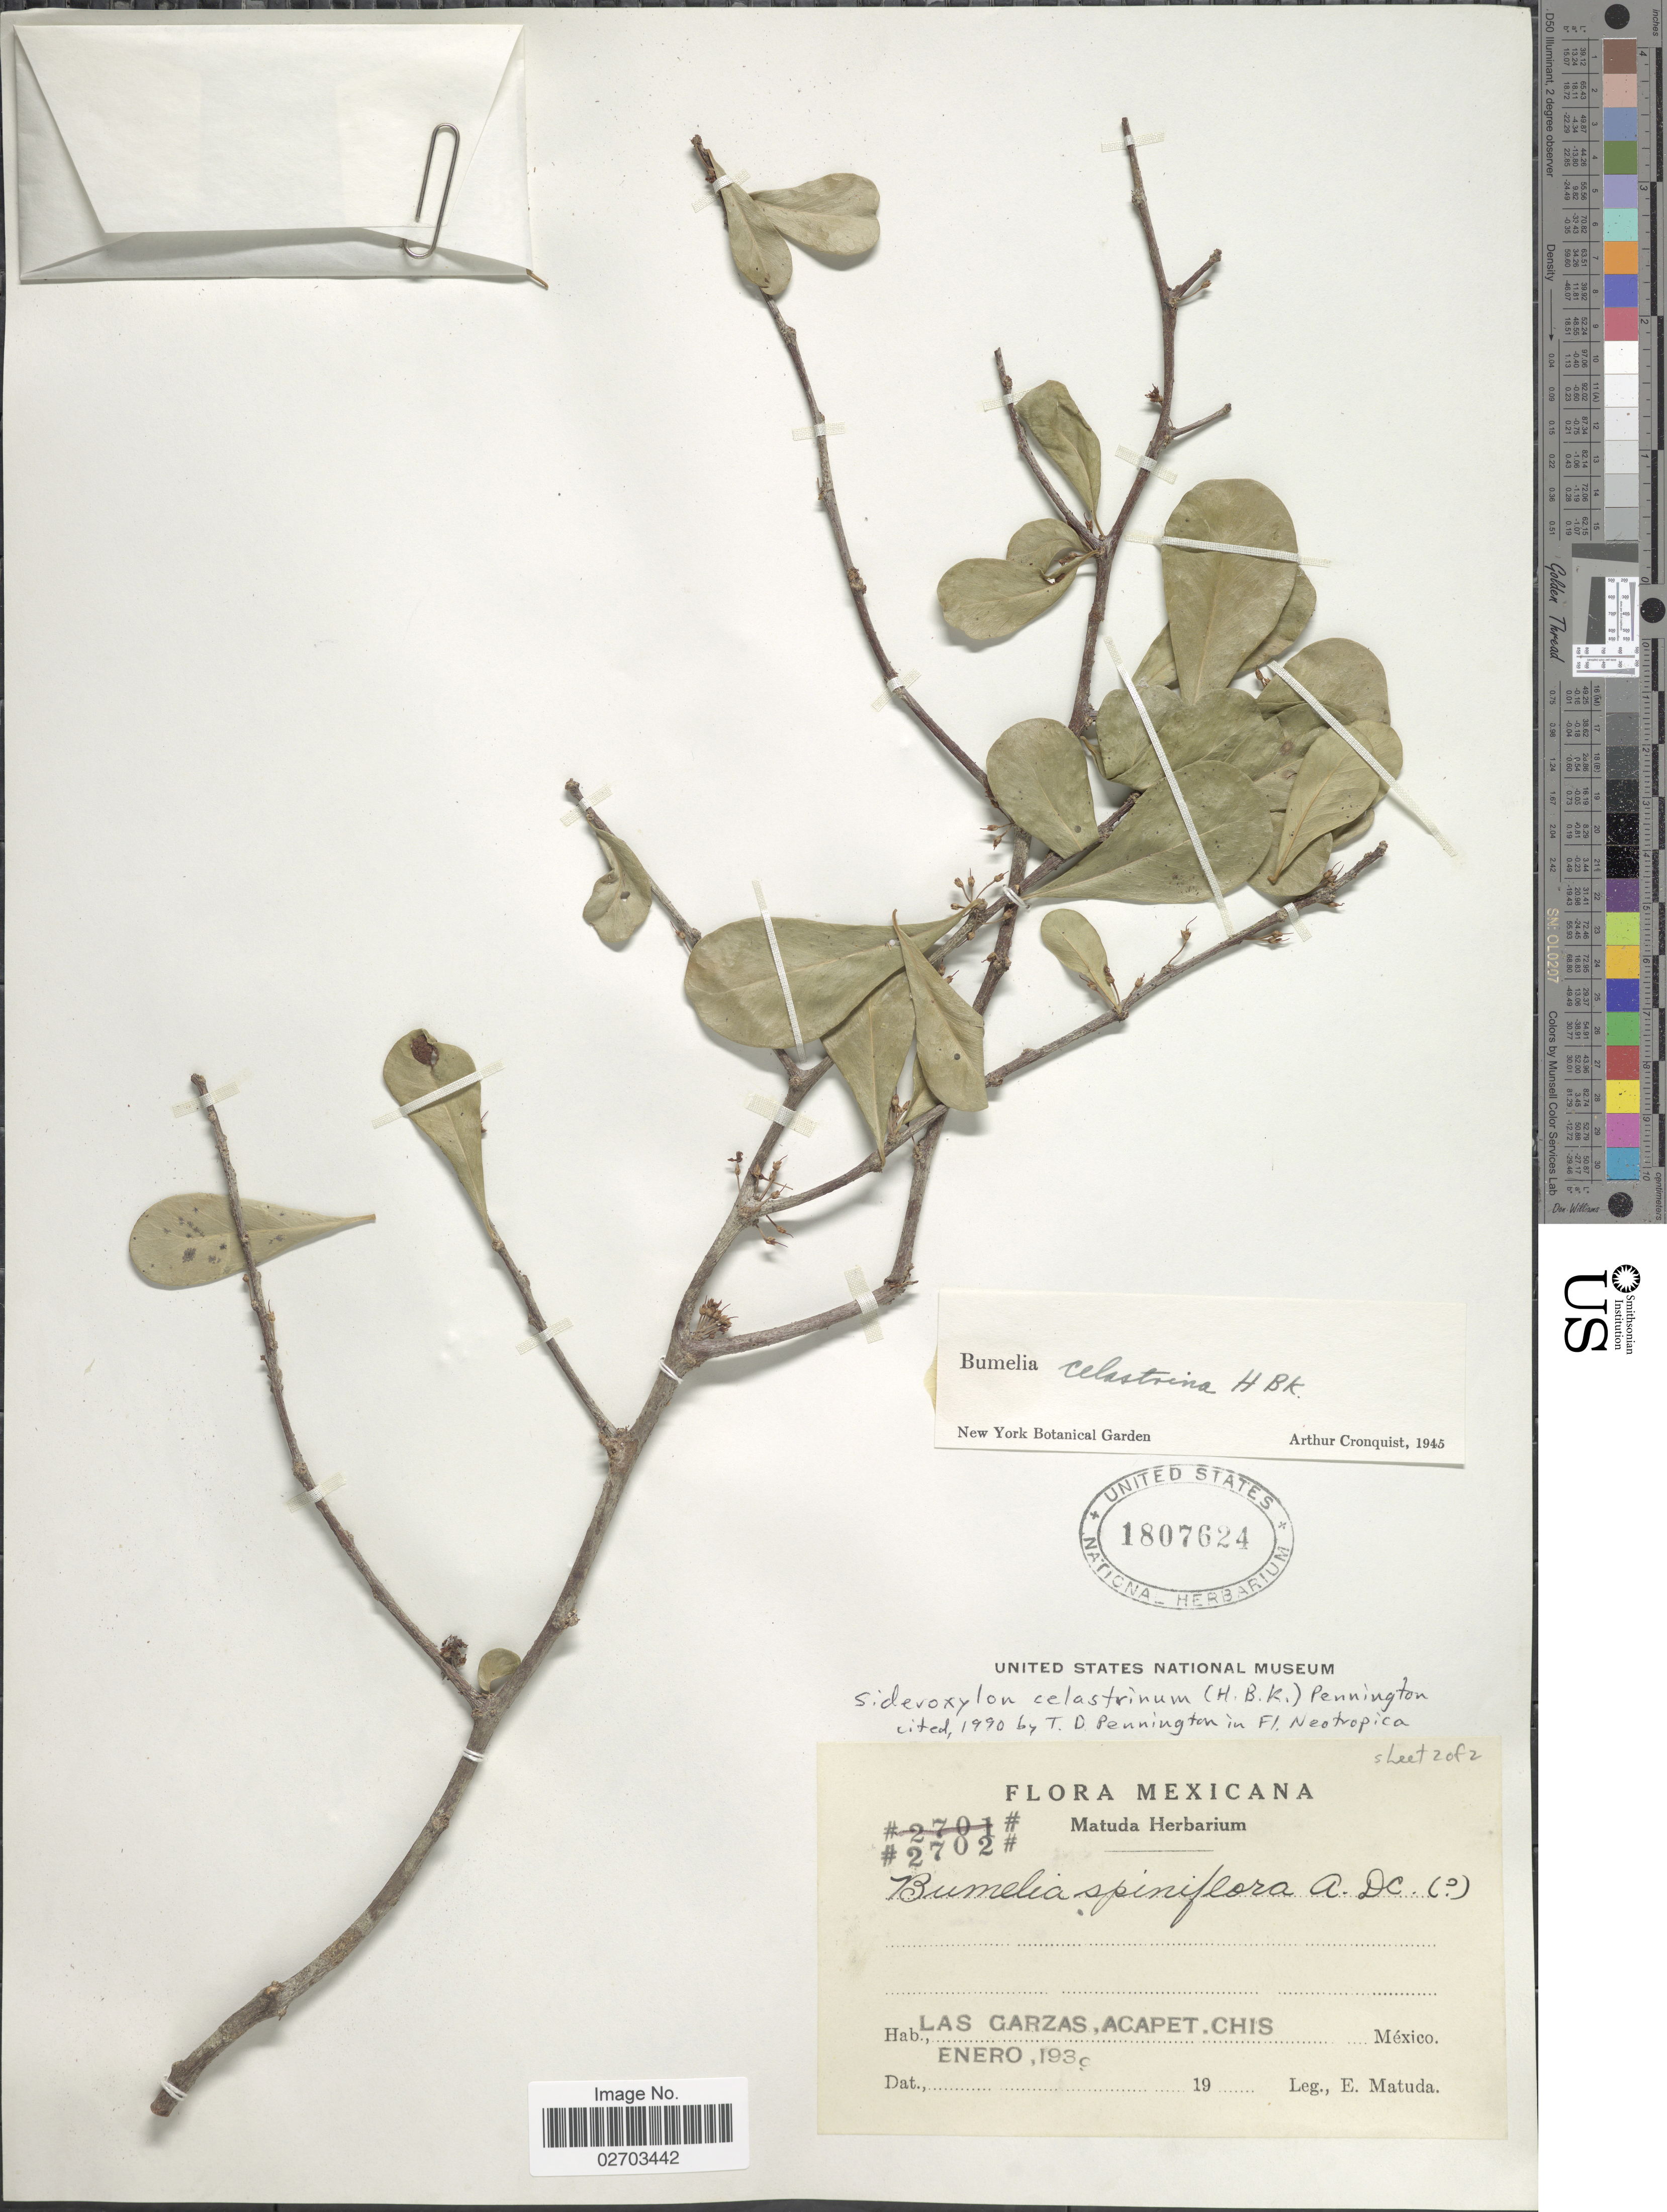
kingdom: Plantae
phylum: Tracheophyta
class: Magnoliopsida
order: Ericales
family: Sapotaceae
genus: Sideroxylon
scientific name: Sideroxylon celastrinum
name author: (Kunth) T.D. Penn.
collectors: E. Matuda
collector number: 2702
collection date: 1939-01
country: Mexico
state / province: Chiapas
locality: Las Carzas, Acapet, Chis.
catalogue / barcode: US 1807624